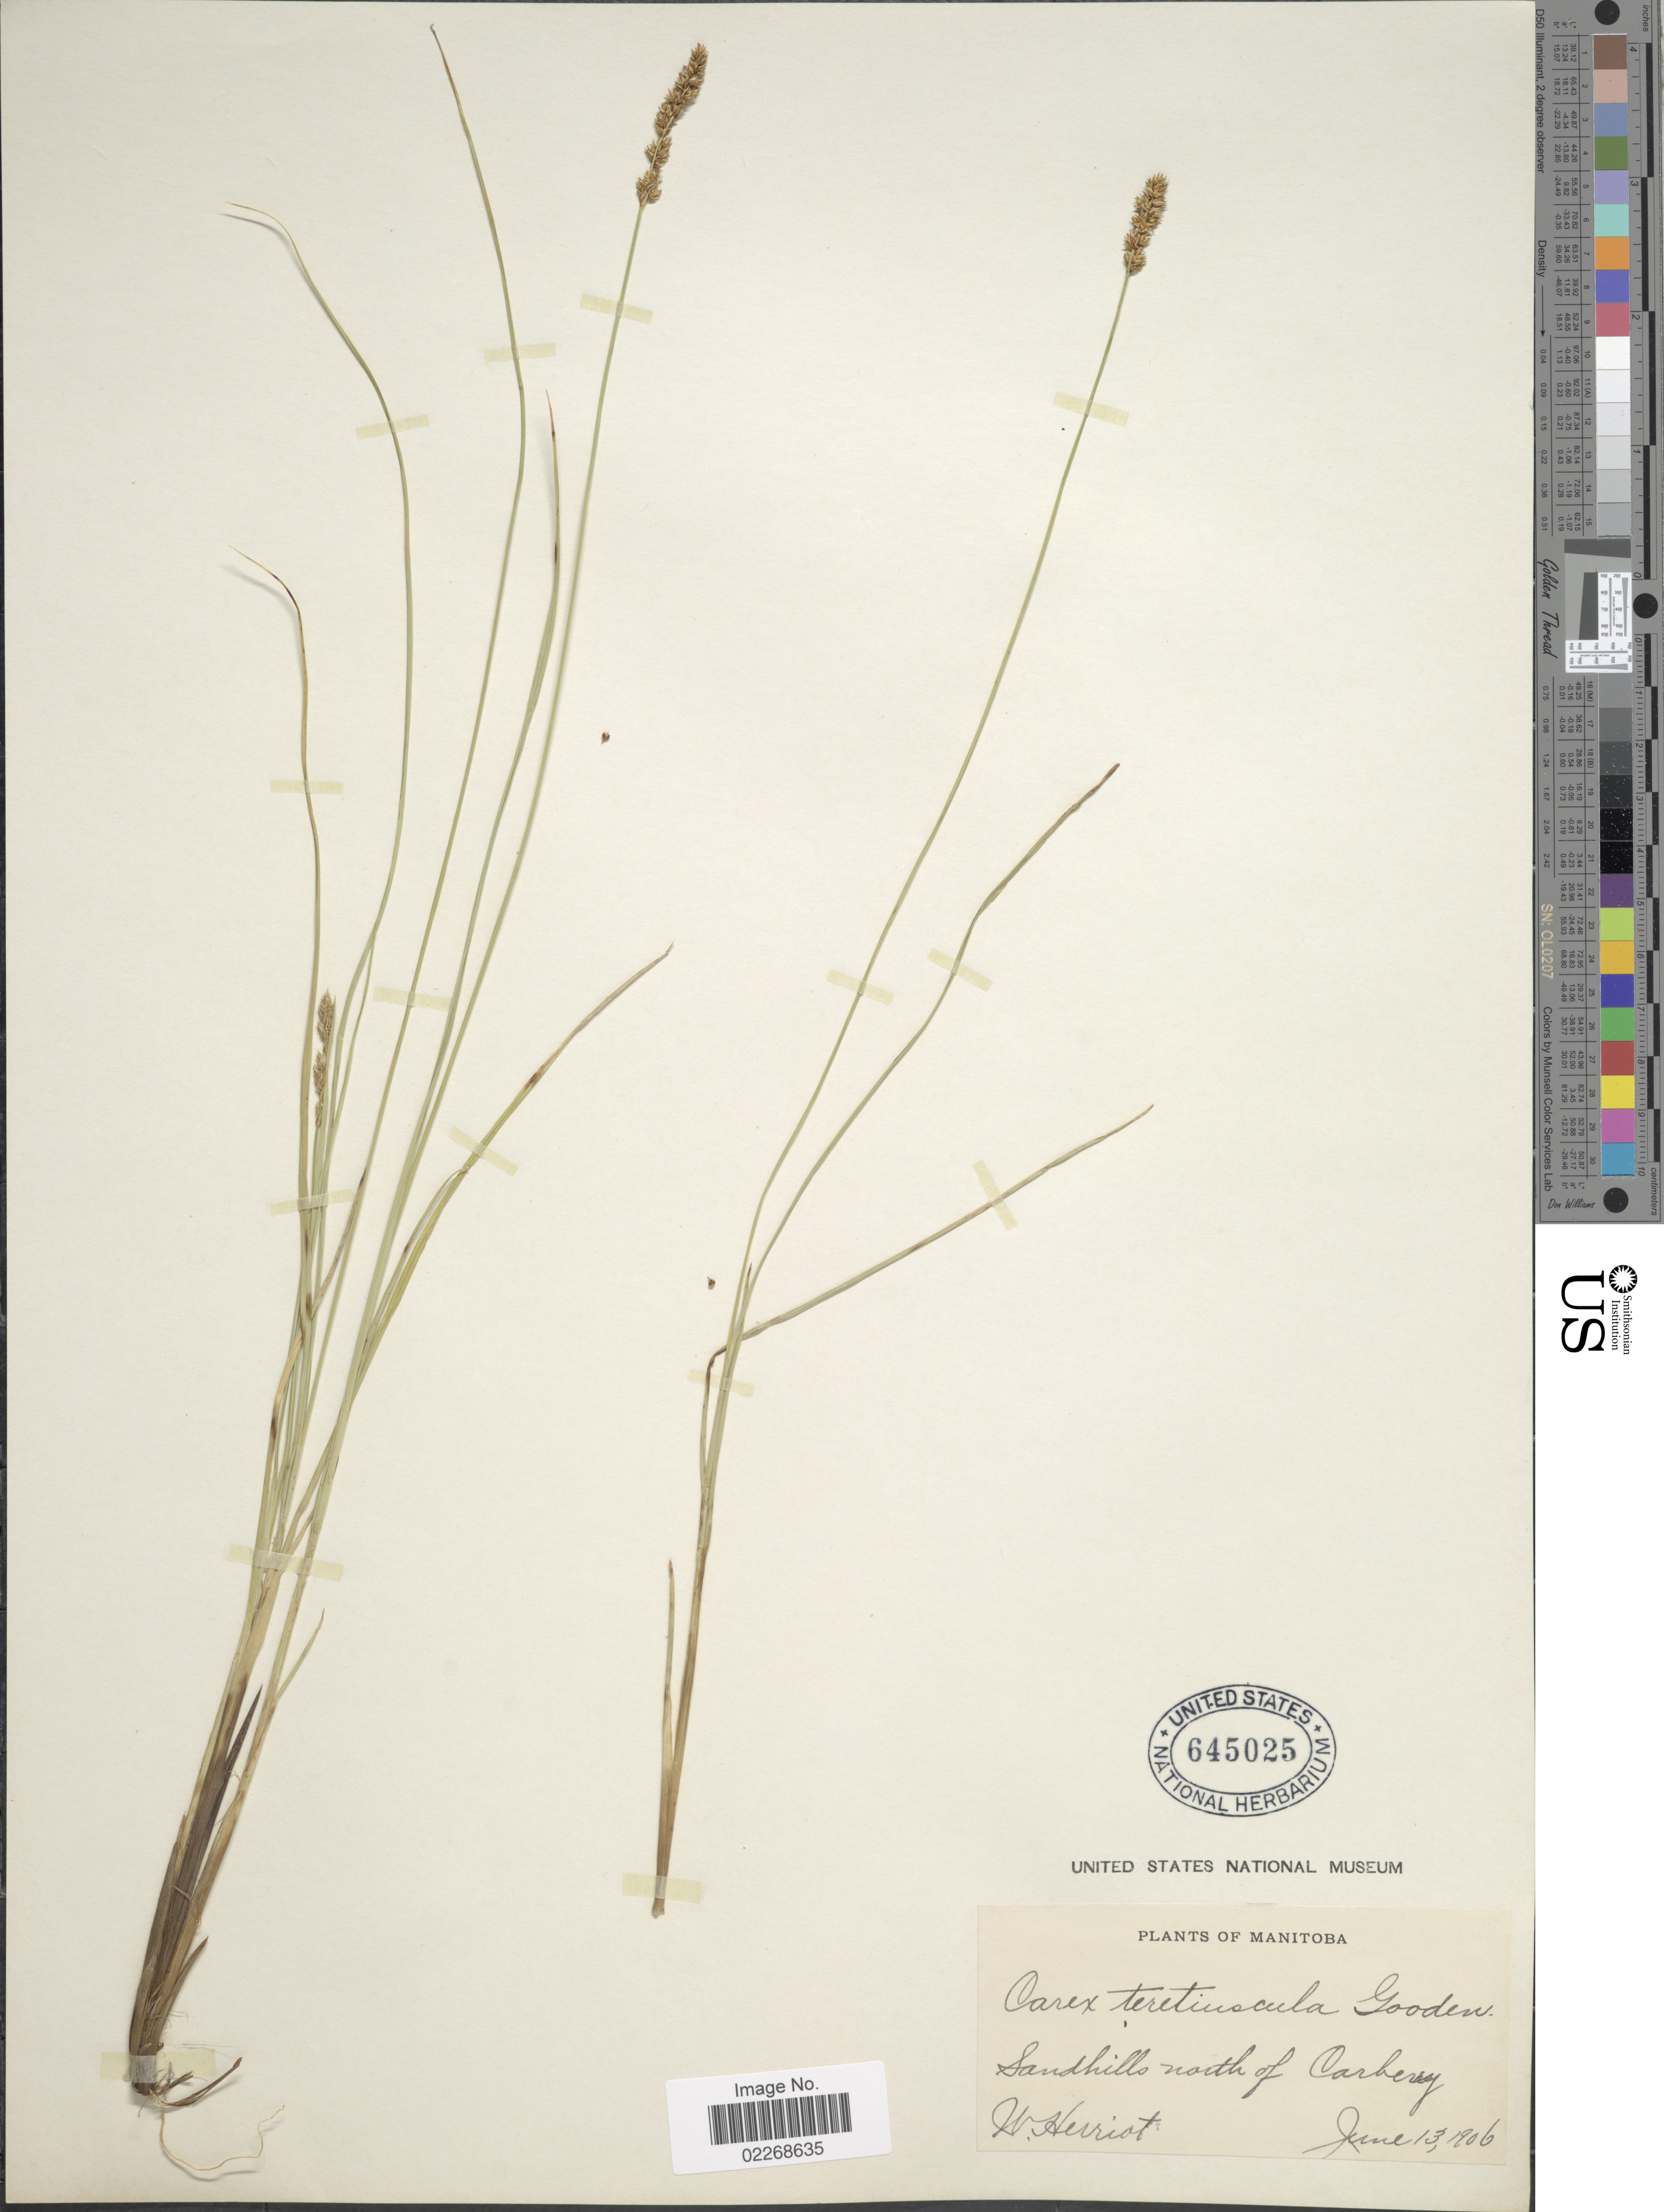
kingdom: Plantae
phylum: Tracheophyta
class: Liliopsida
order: Poales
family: Cyperaceae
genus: Carex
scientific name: Carex diandra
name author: Schrank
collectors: W. Herriot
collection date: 1906-06-13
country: Canada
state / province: Manitoba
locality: Sandhills north of Carbery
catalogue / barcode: US 645025